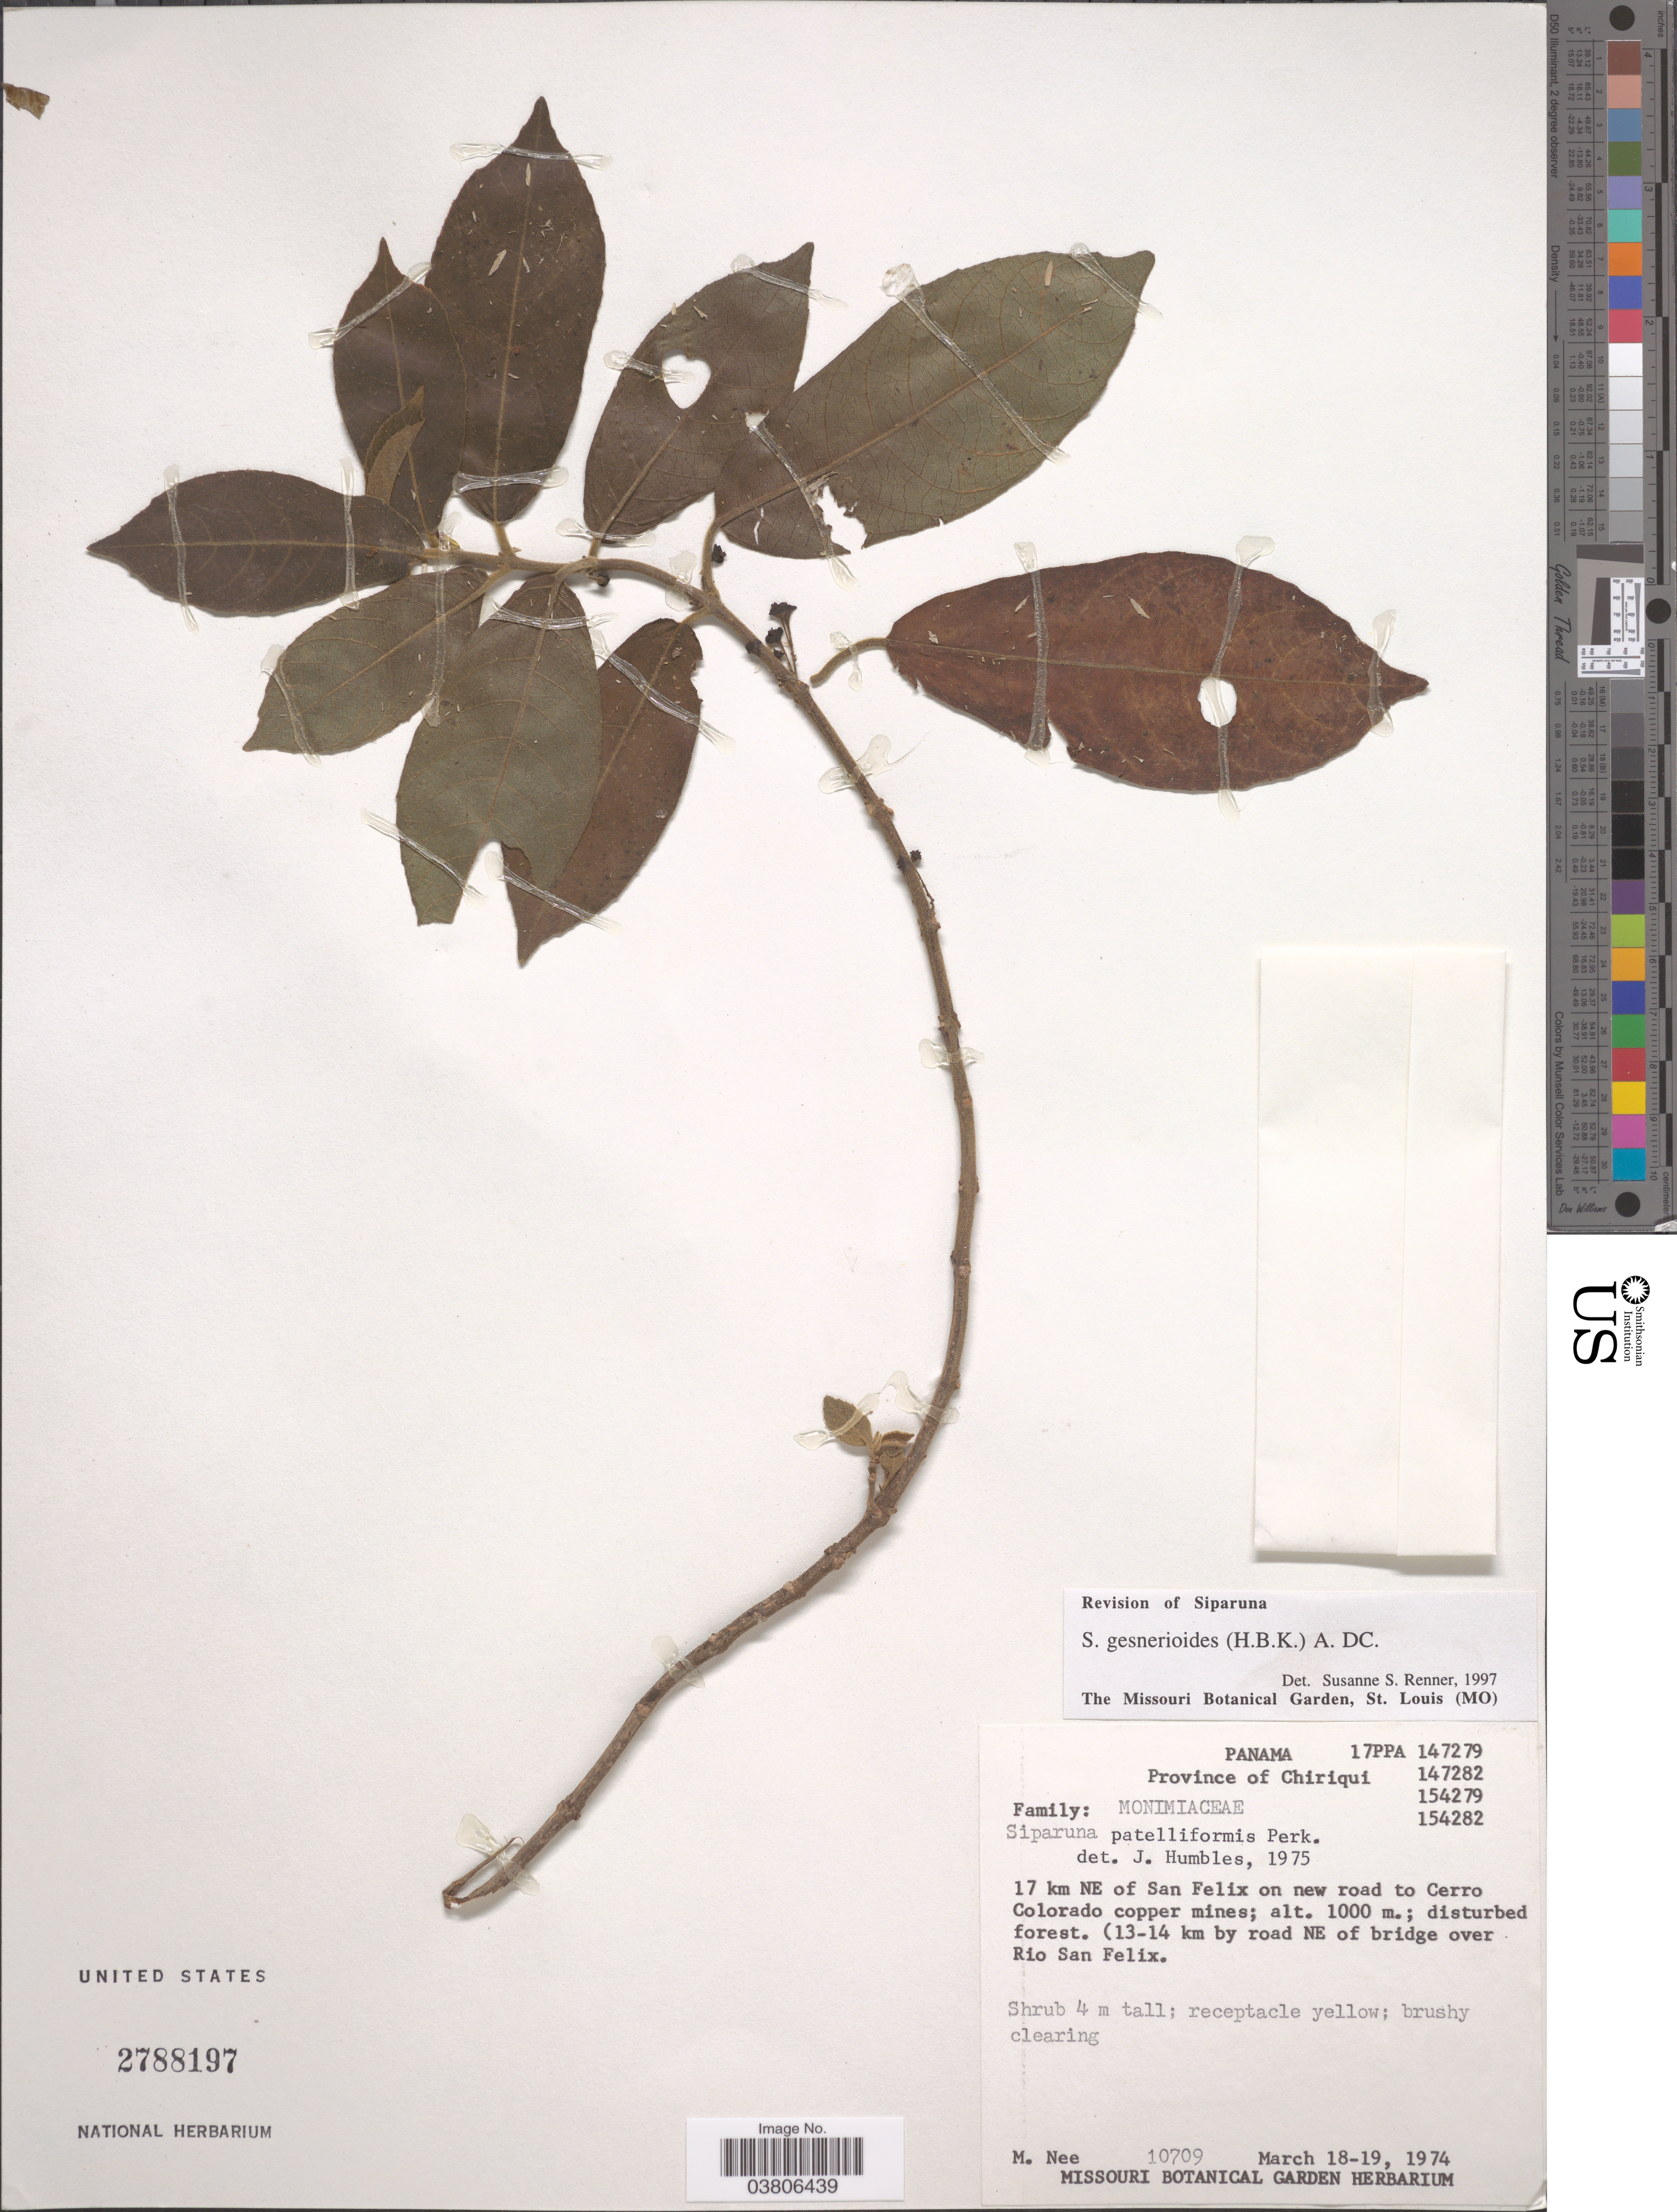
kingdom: Plantae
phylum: Tracheophyta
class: Magnoliopsida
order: Laurales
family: Siparunaceae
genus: Siparuna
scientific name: Siparuna gesnerioides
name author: (Kunth) A. DC.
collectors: M. Nee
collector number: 10709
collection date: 1974-03-18/1974-03-19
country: Panama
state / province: Chiriqui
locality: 17 km NE of San Felix on new road to Cerro Colorado copper mines. (13-14 km by road NE of bridge over Rio San Felix.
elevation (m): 1000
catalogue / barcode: US 2788197